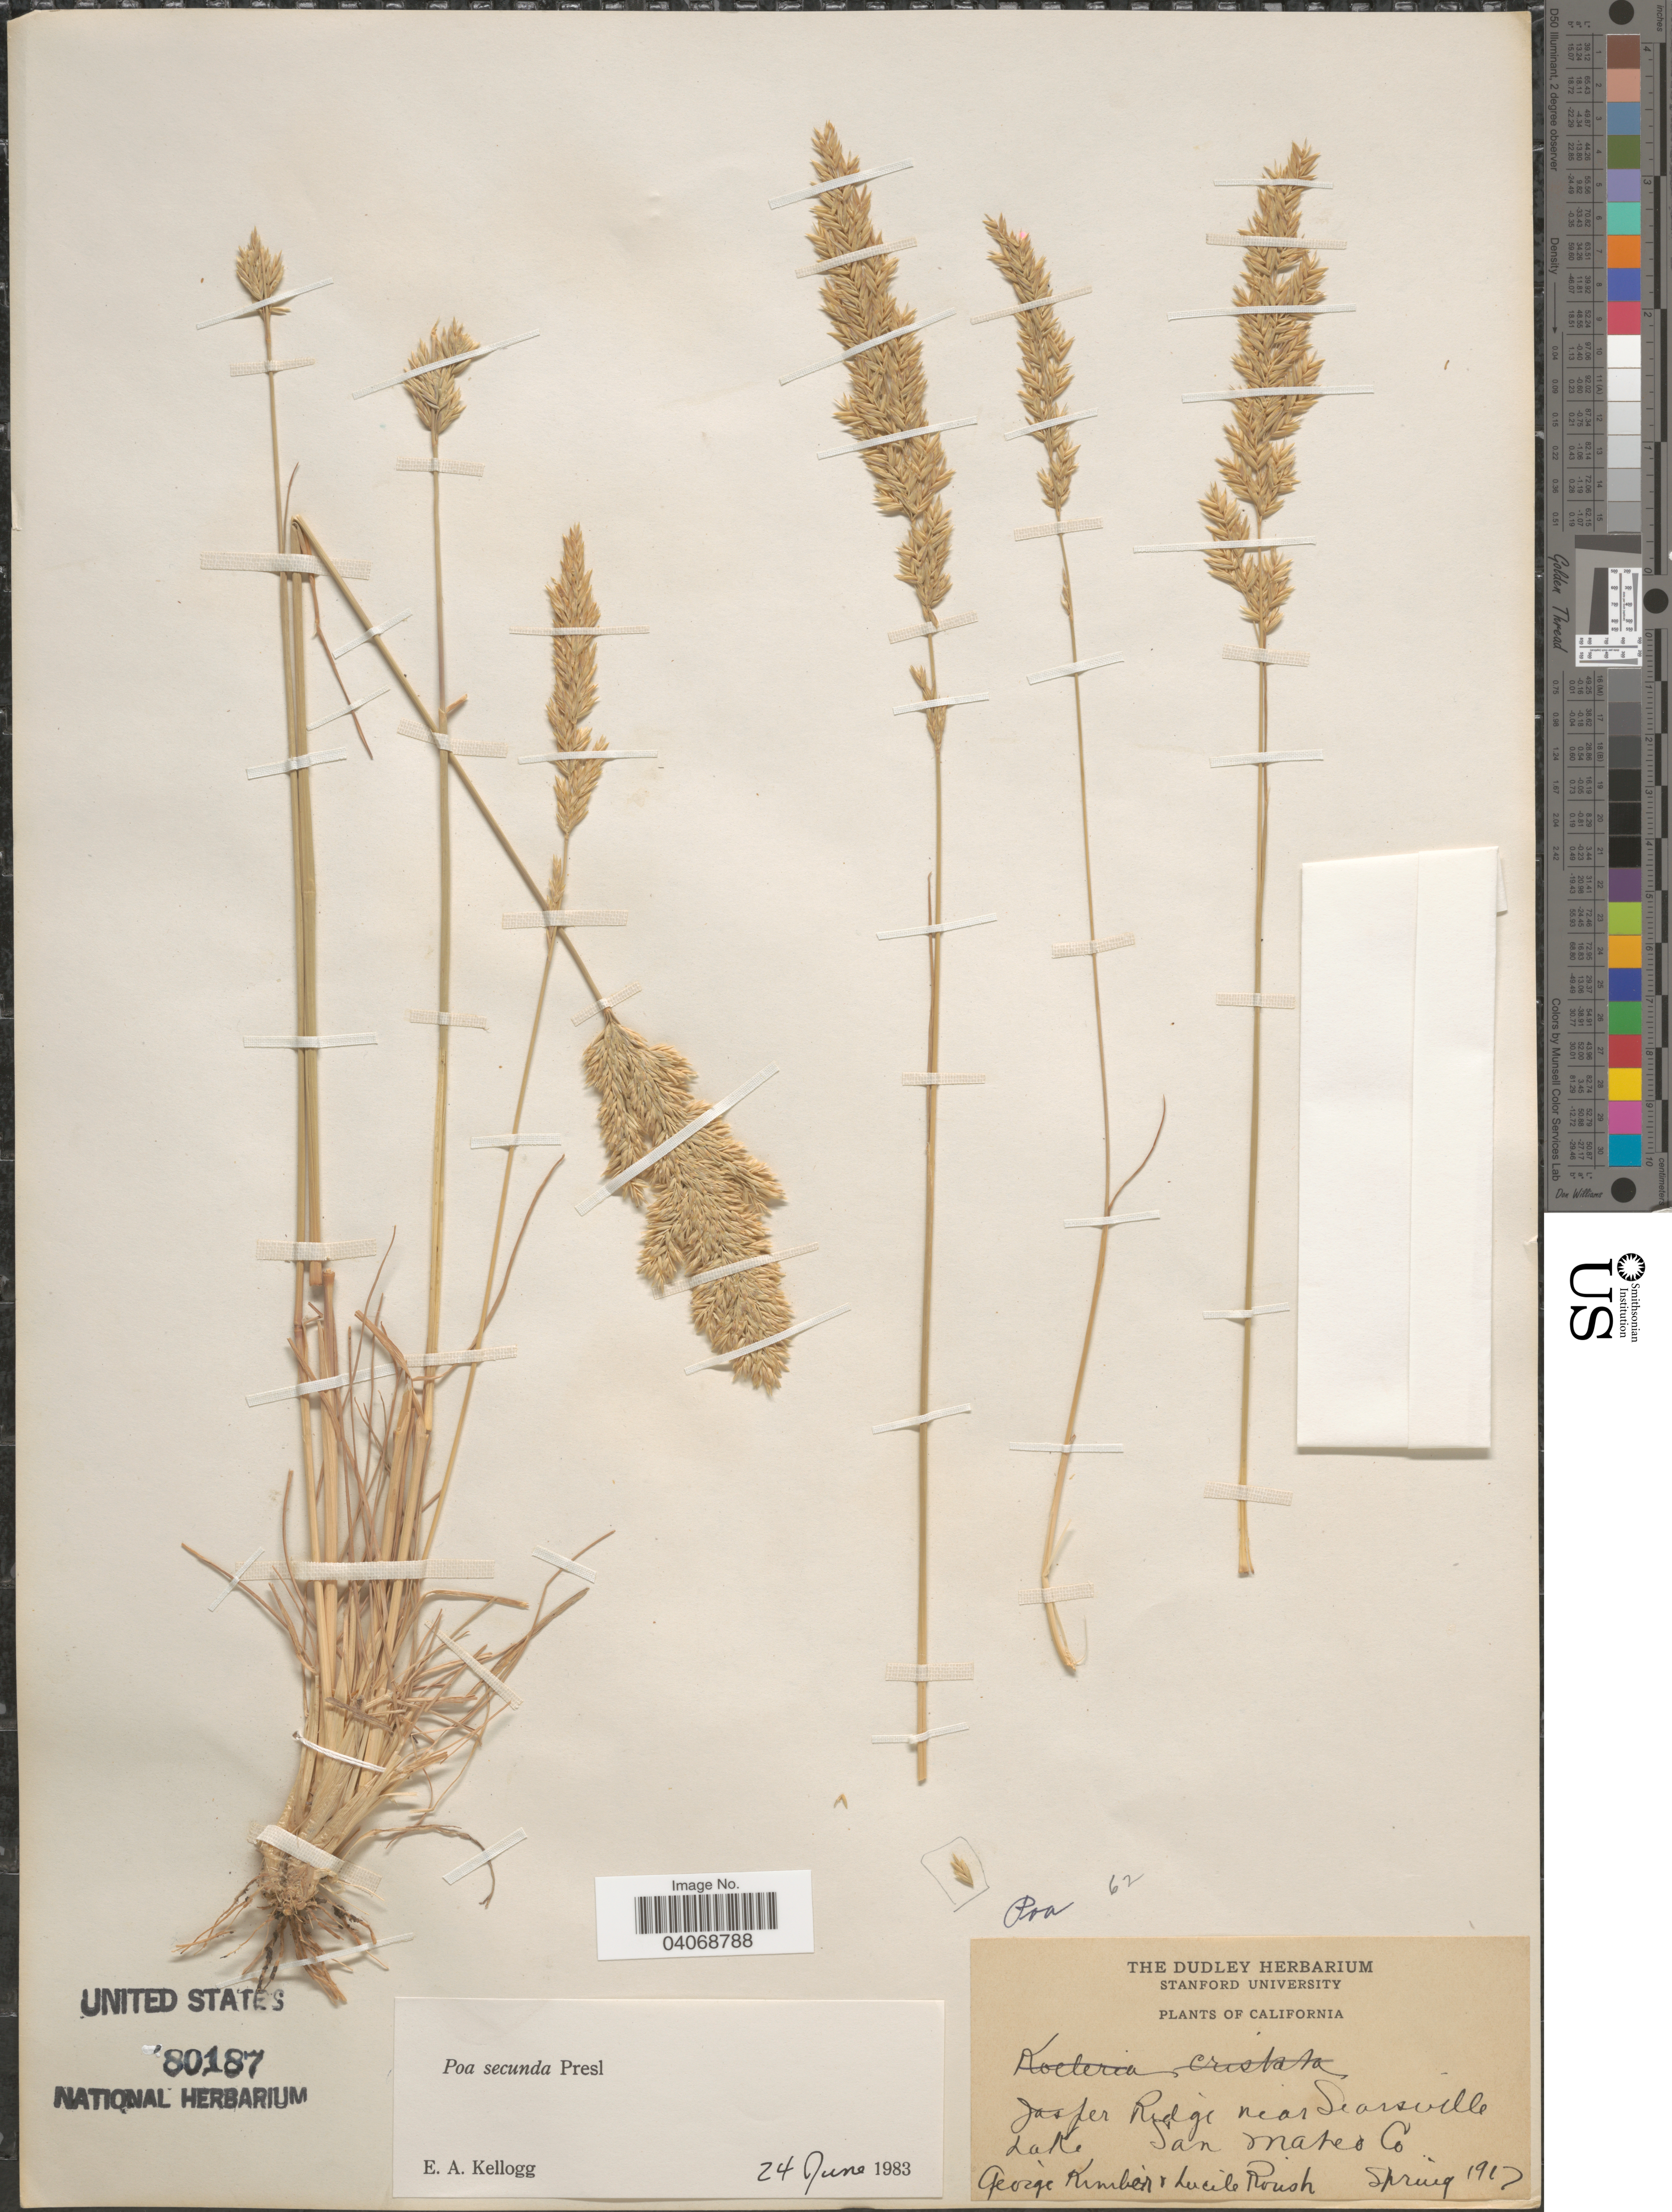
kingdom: Plantae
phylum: Tracheophyta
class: Liliopsida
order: Poales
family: Poaceae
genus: Poa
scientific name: Poa unilateralis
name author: Scribn. ex Vasey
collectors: G. Kimber & L. Roush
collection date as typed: Spring 1917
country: United States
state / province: California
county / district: San Mateo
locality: Jasper Ridge near Searsville Lake. San Mateo Co.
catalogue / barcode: US 80187